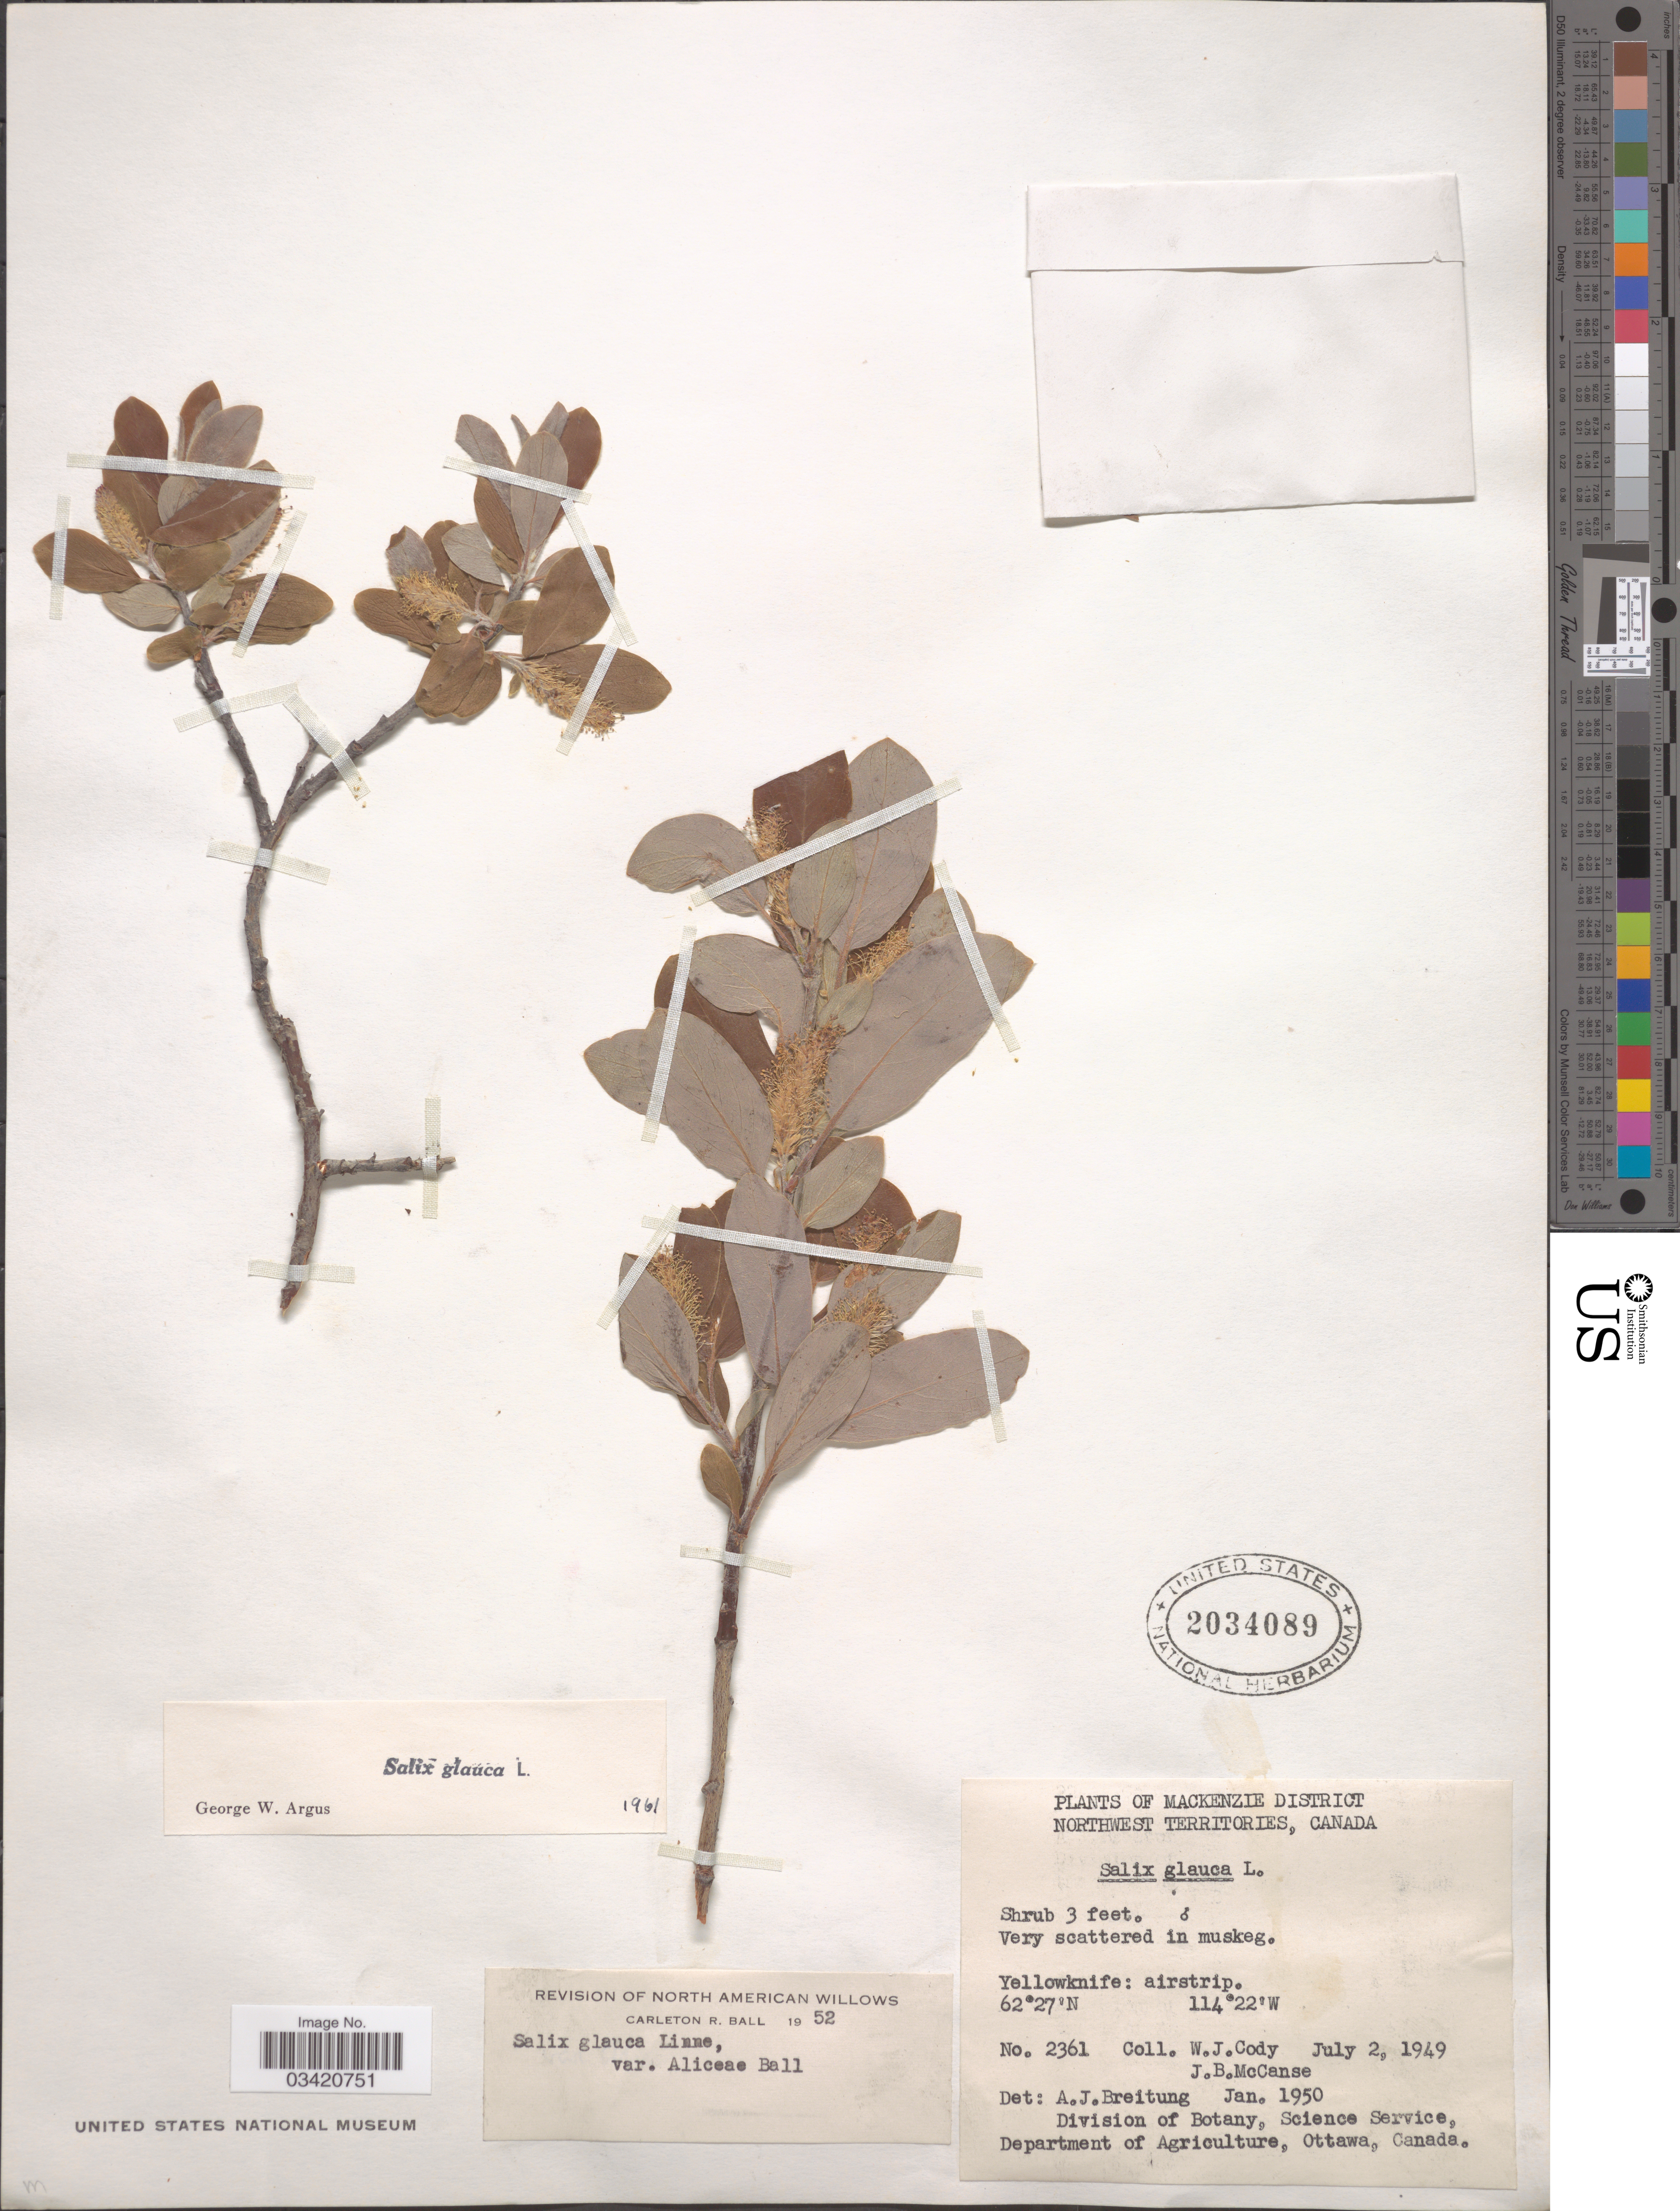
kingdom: Plantae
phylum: Tracheophyta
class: Magnoliopsida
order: Malpighiales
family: Salicaceae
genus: Salix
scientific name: Salix glauca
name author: L.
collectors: W. Cody & J. McCanse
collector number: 2361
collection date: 1949-07-02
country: Canada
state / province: Northwest Territories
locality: Mackenzie District. Yellowknife: airstrip.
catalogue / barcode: US 2034089